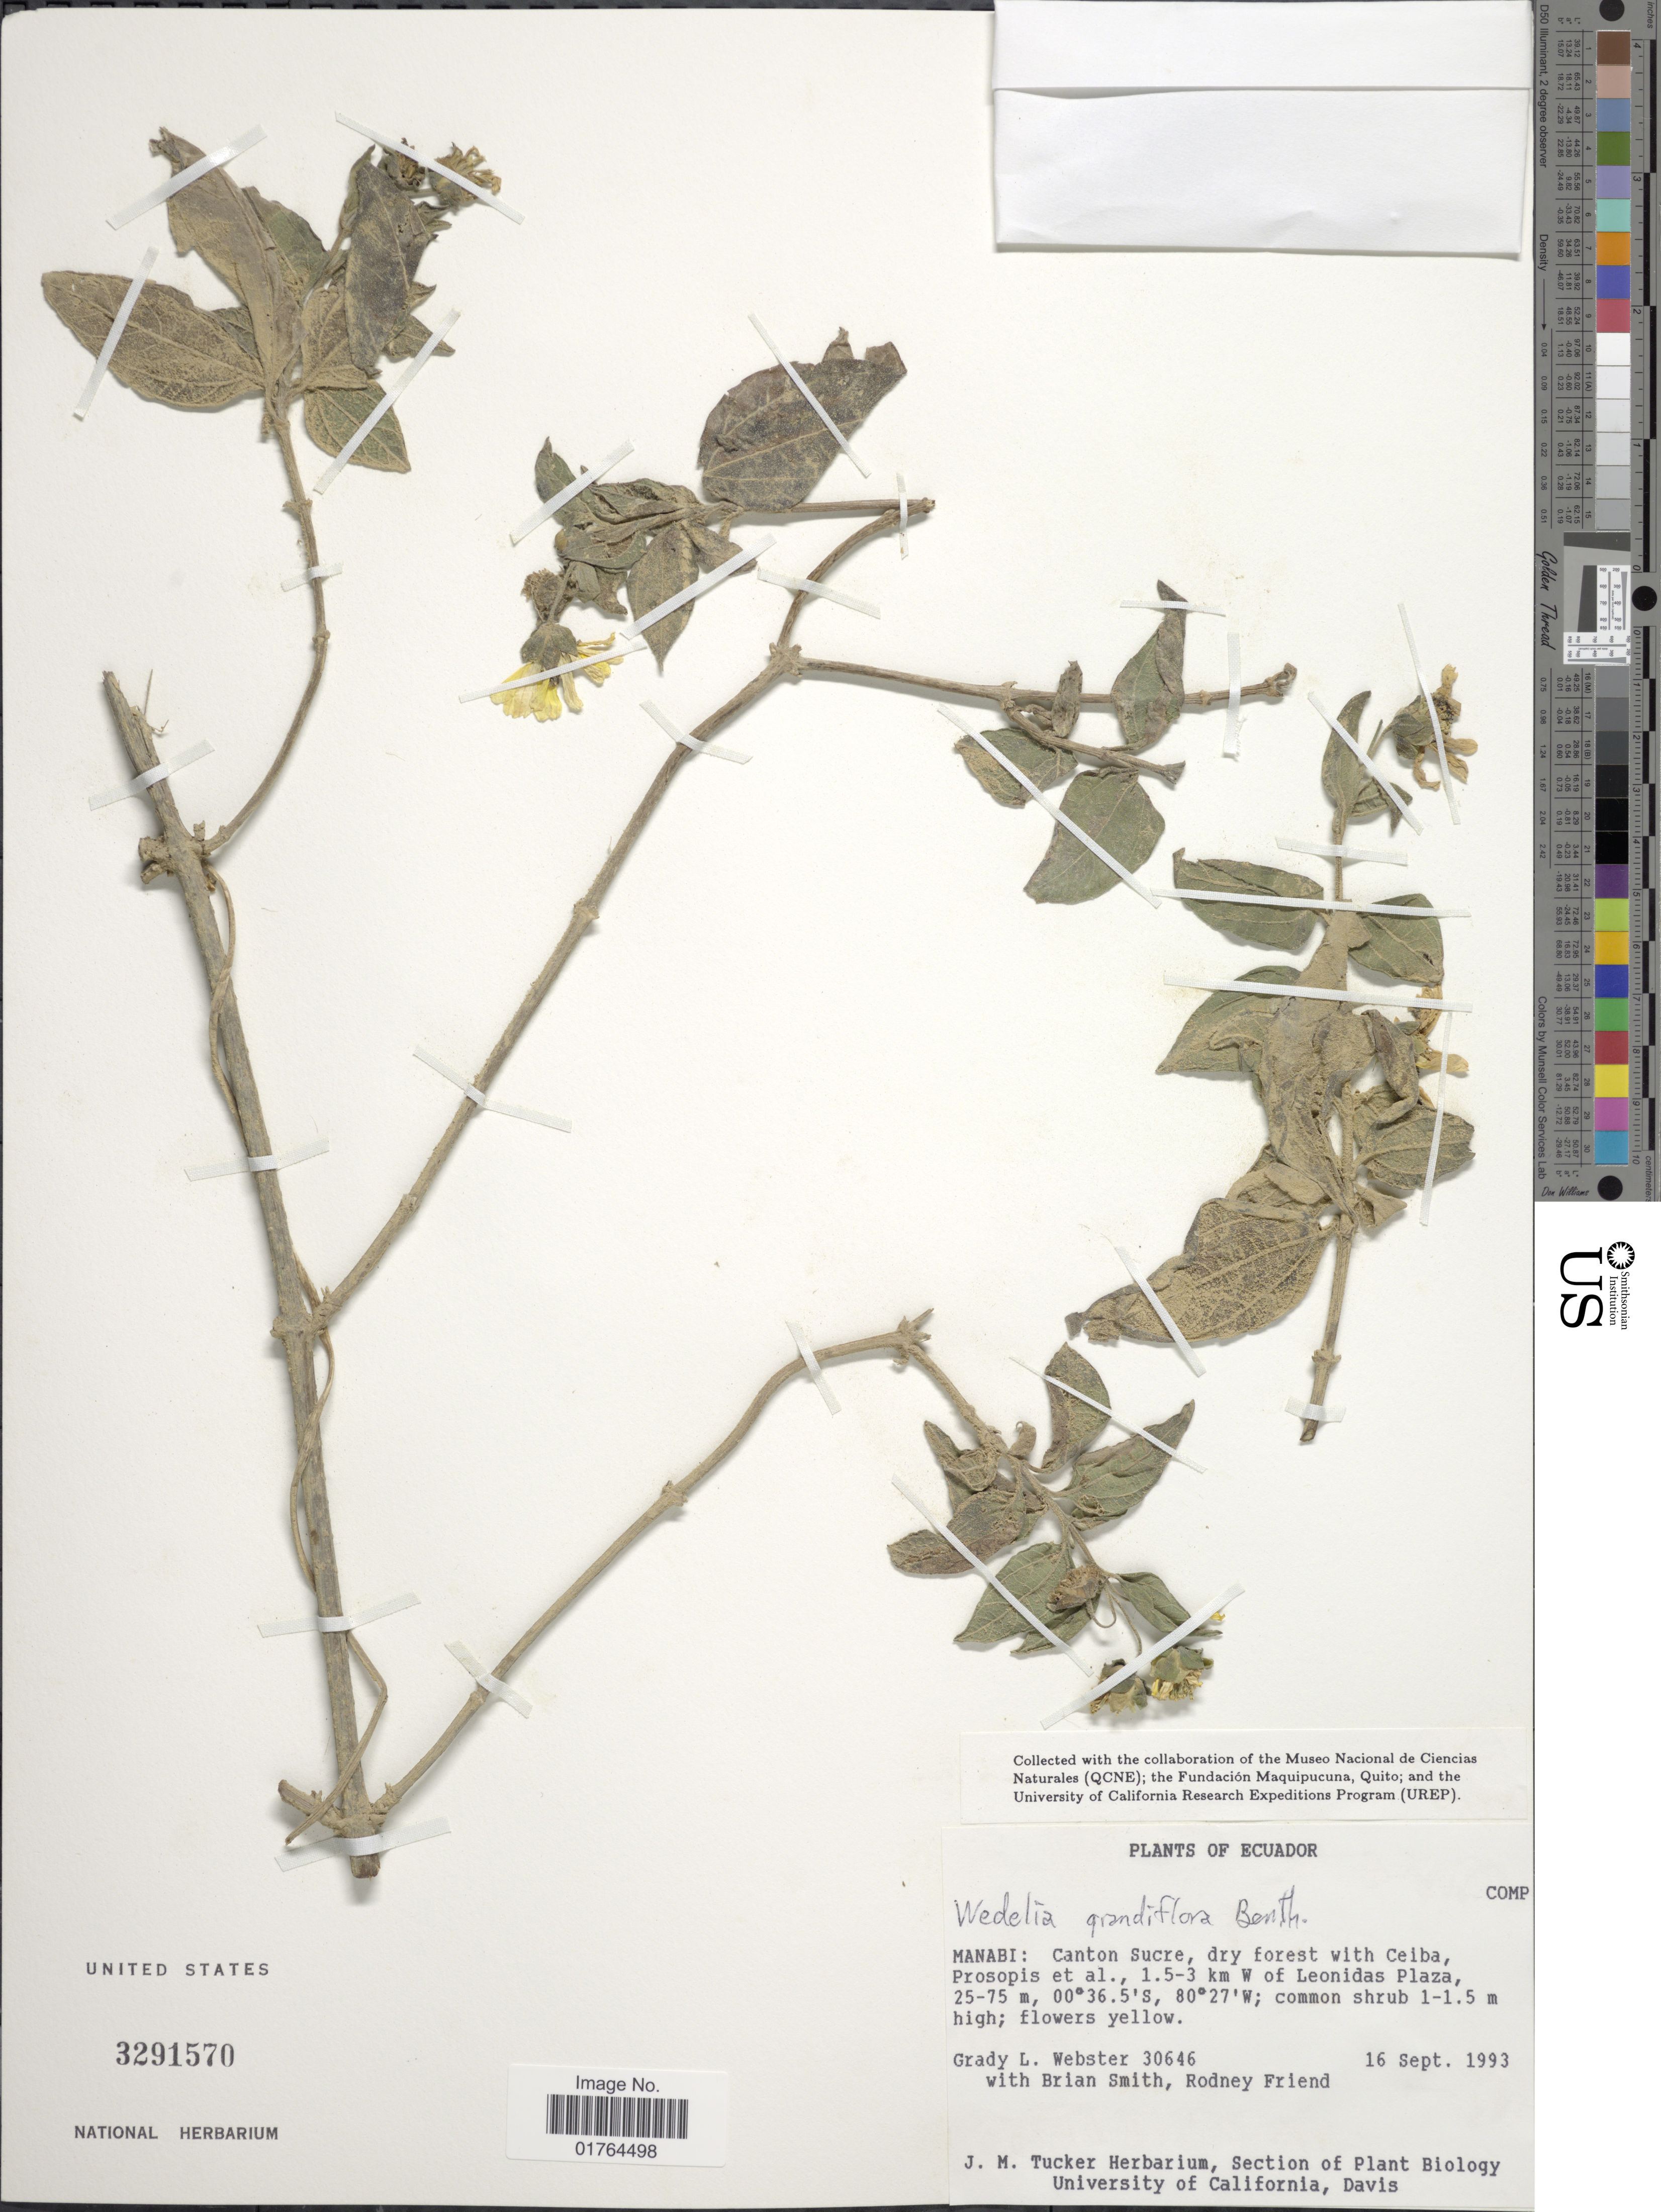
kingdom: Plantae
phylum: Tracheophyta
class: Magnoliopsida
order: Asterales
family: Asteraceae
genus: Wedelia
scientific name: Wedelia grandiflora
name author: Benth.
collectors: G. L. Webster, B. D. Smith & R. Friend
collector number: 30646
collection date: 1993-09-16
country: Ecuador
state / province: Manabí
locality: Canton Sucre, 1.5-3 km W of Leonidas Plaza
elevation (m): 25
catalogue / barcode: US 3291570